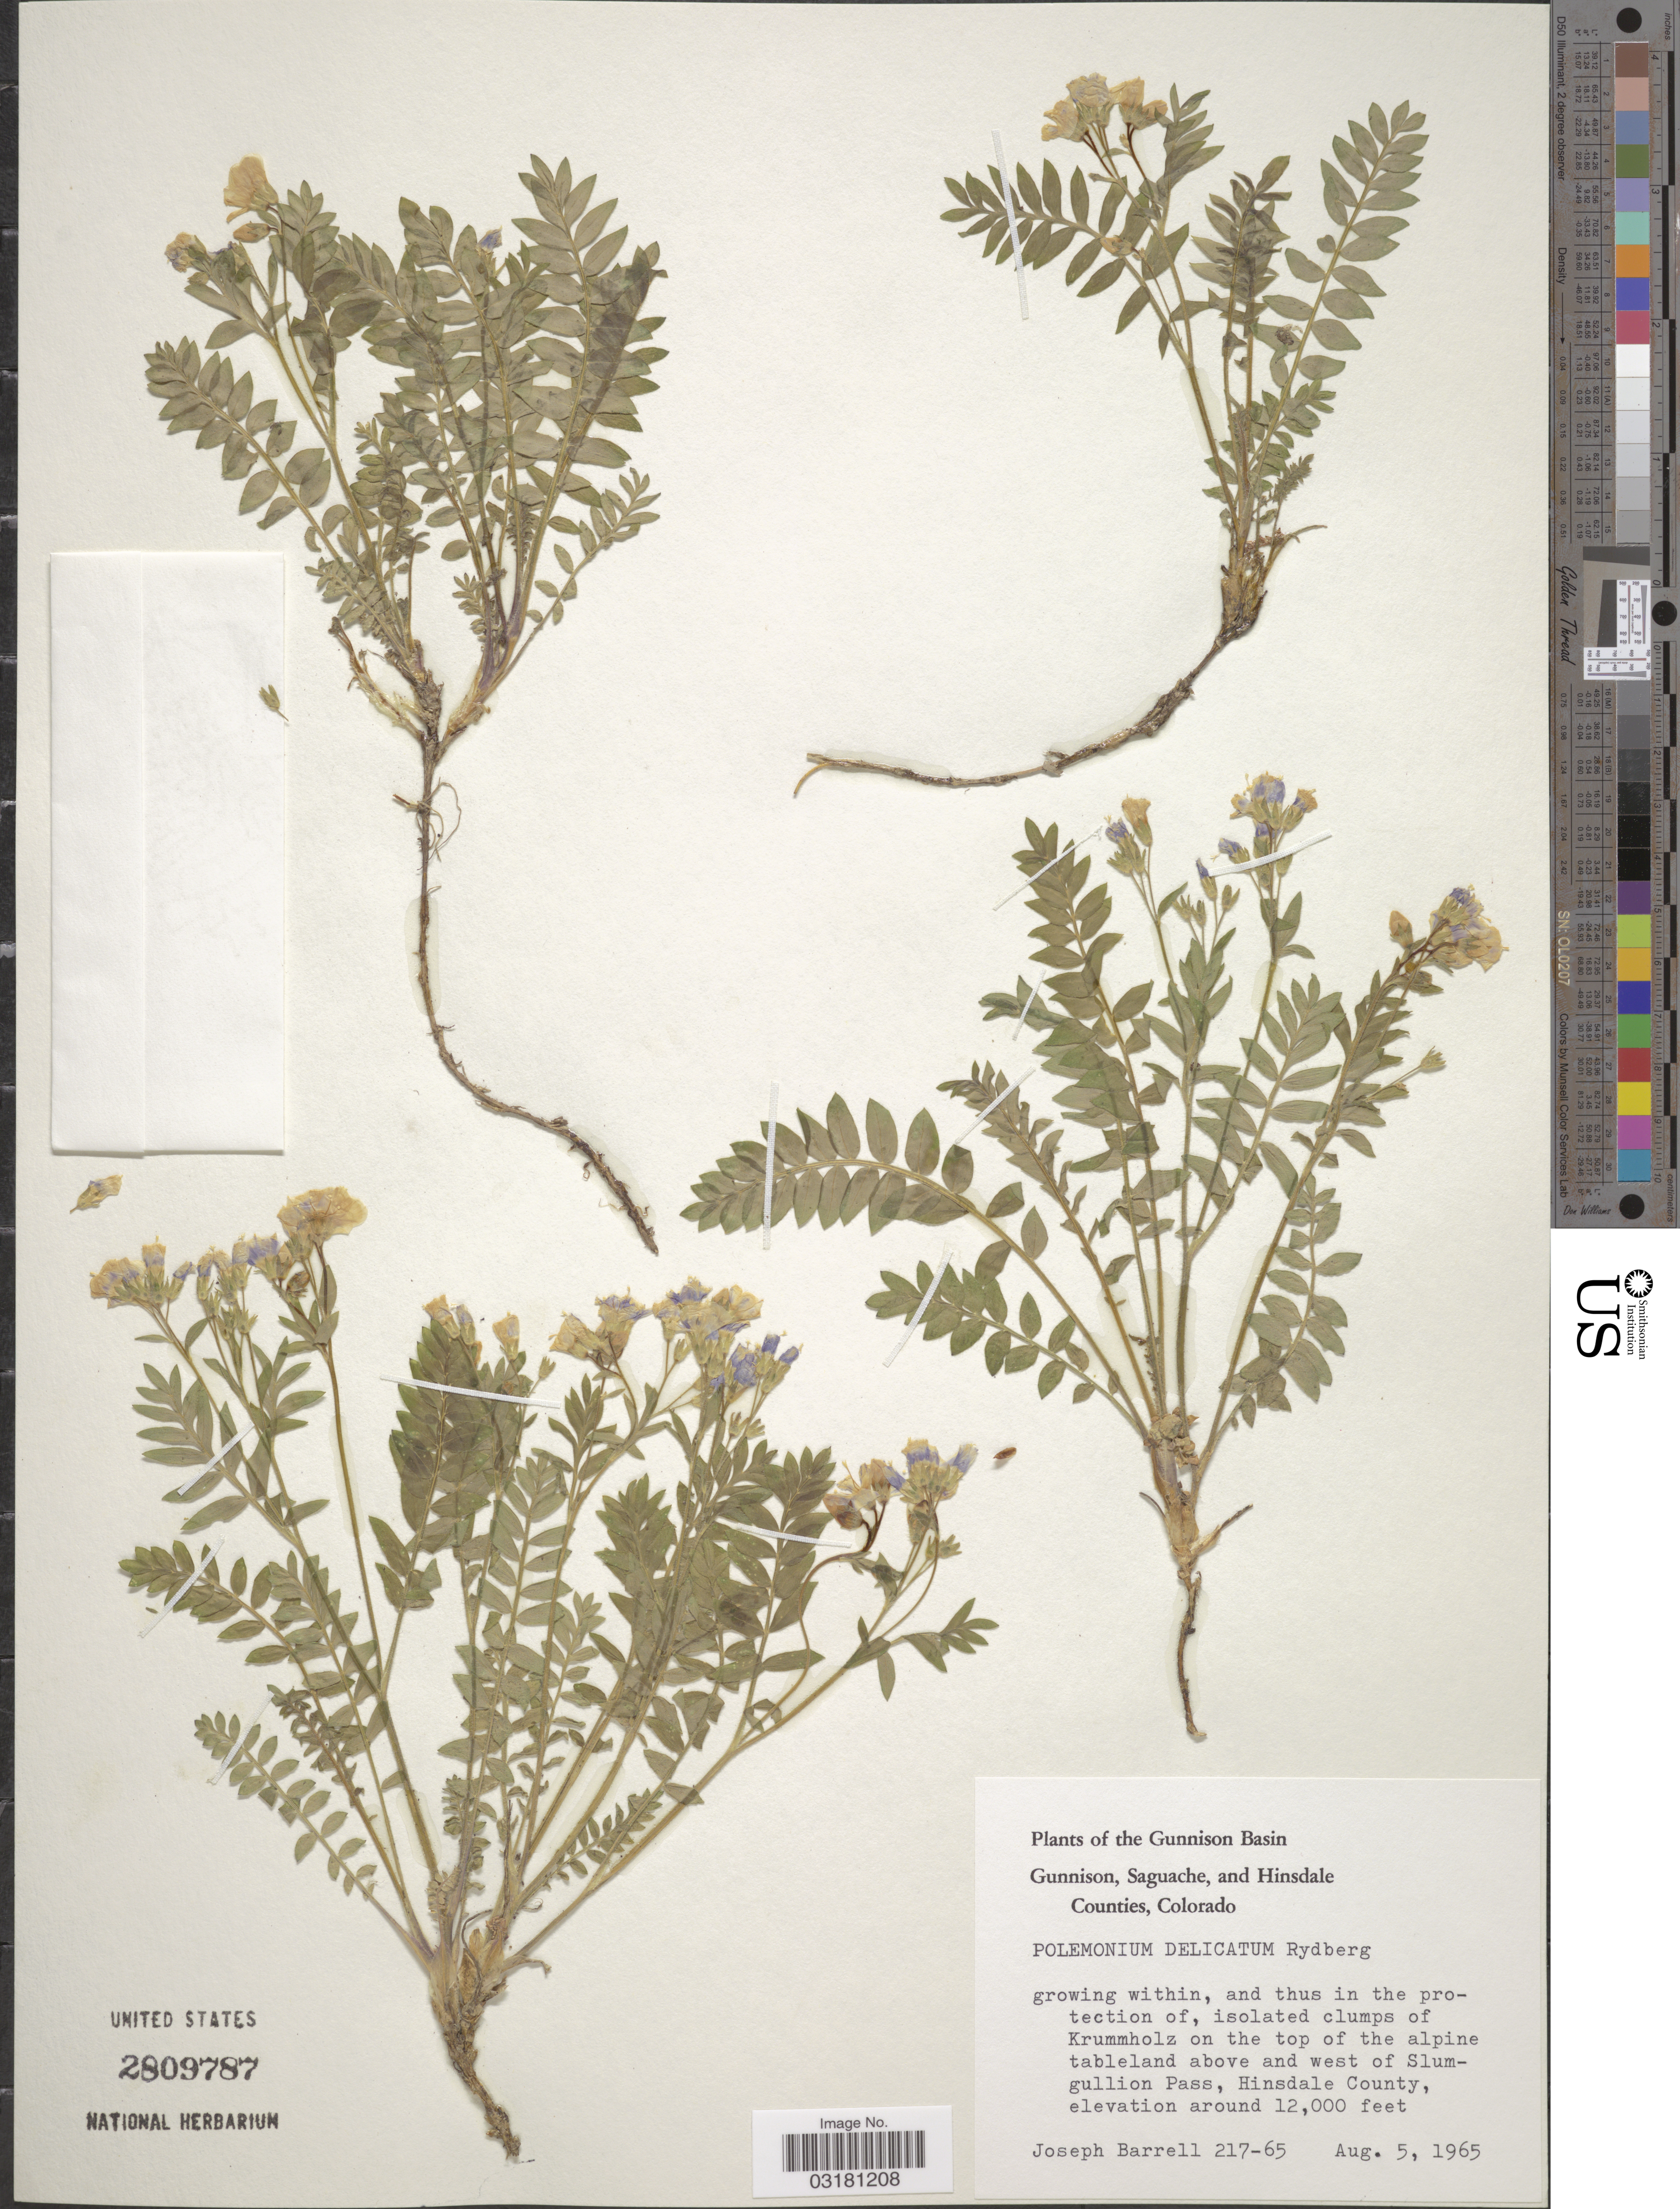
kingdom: Plantae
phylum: Tracheophyta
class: Magnoliopsida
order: Ericales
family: Polemoniaceae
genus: Polemonium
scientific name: Polemonium delicatum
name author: Rydb.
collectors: S. A.Spongberg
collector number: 217-65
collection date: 1965-08-05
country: United States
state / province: Colorado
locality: The Gunnison Basin. Above and west of Slumgullion Pass, Hinsdale County.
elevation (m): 3658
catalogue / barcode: US 2809787